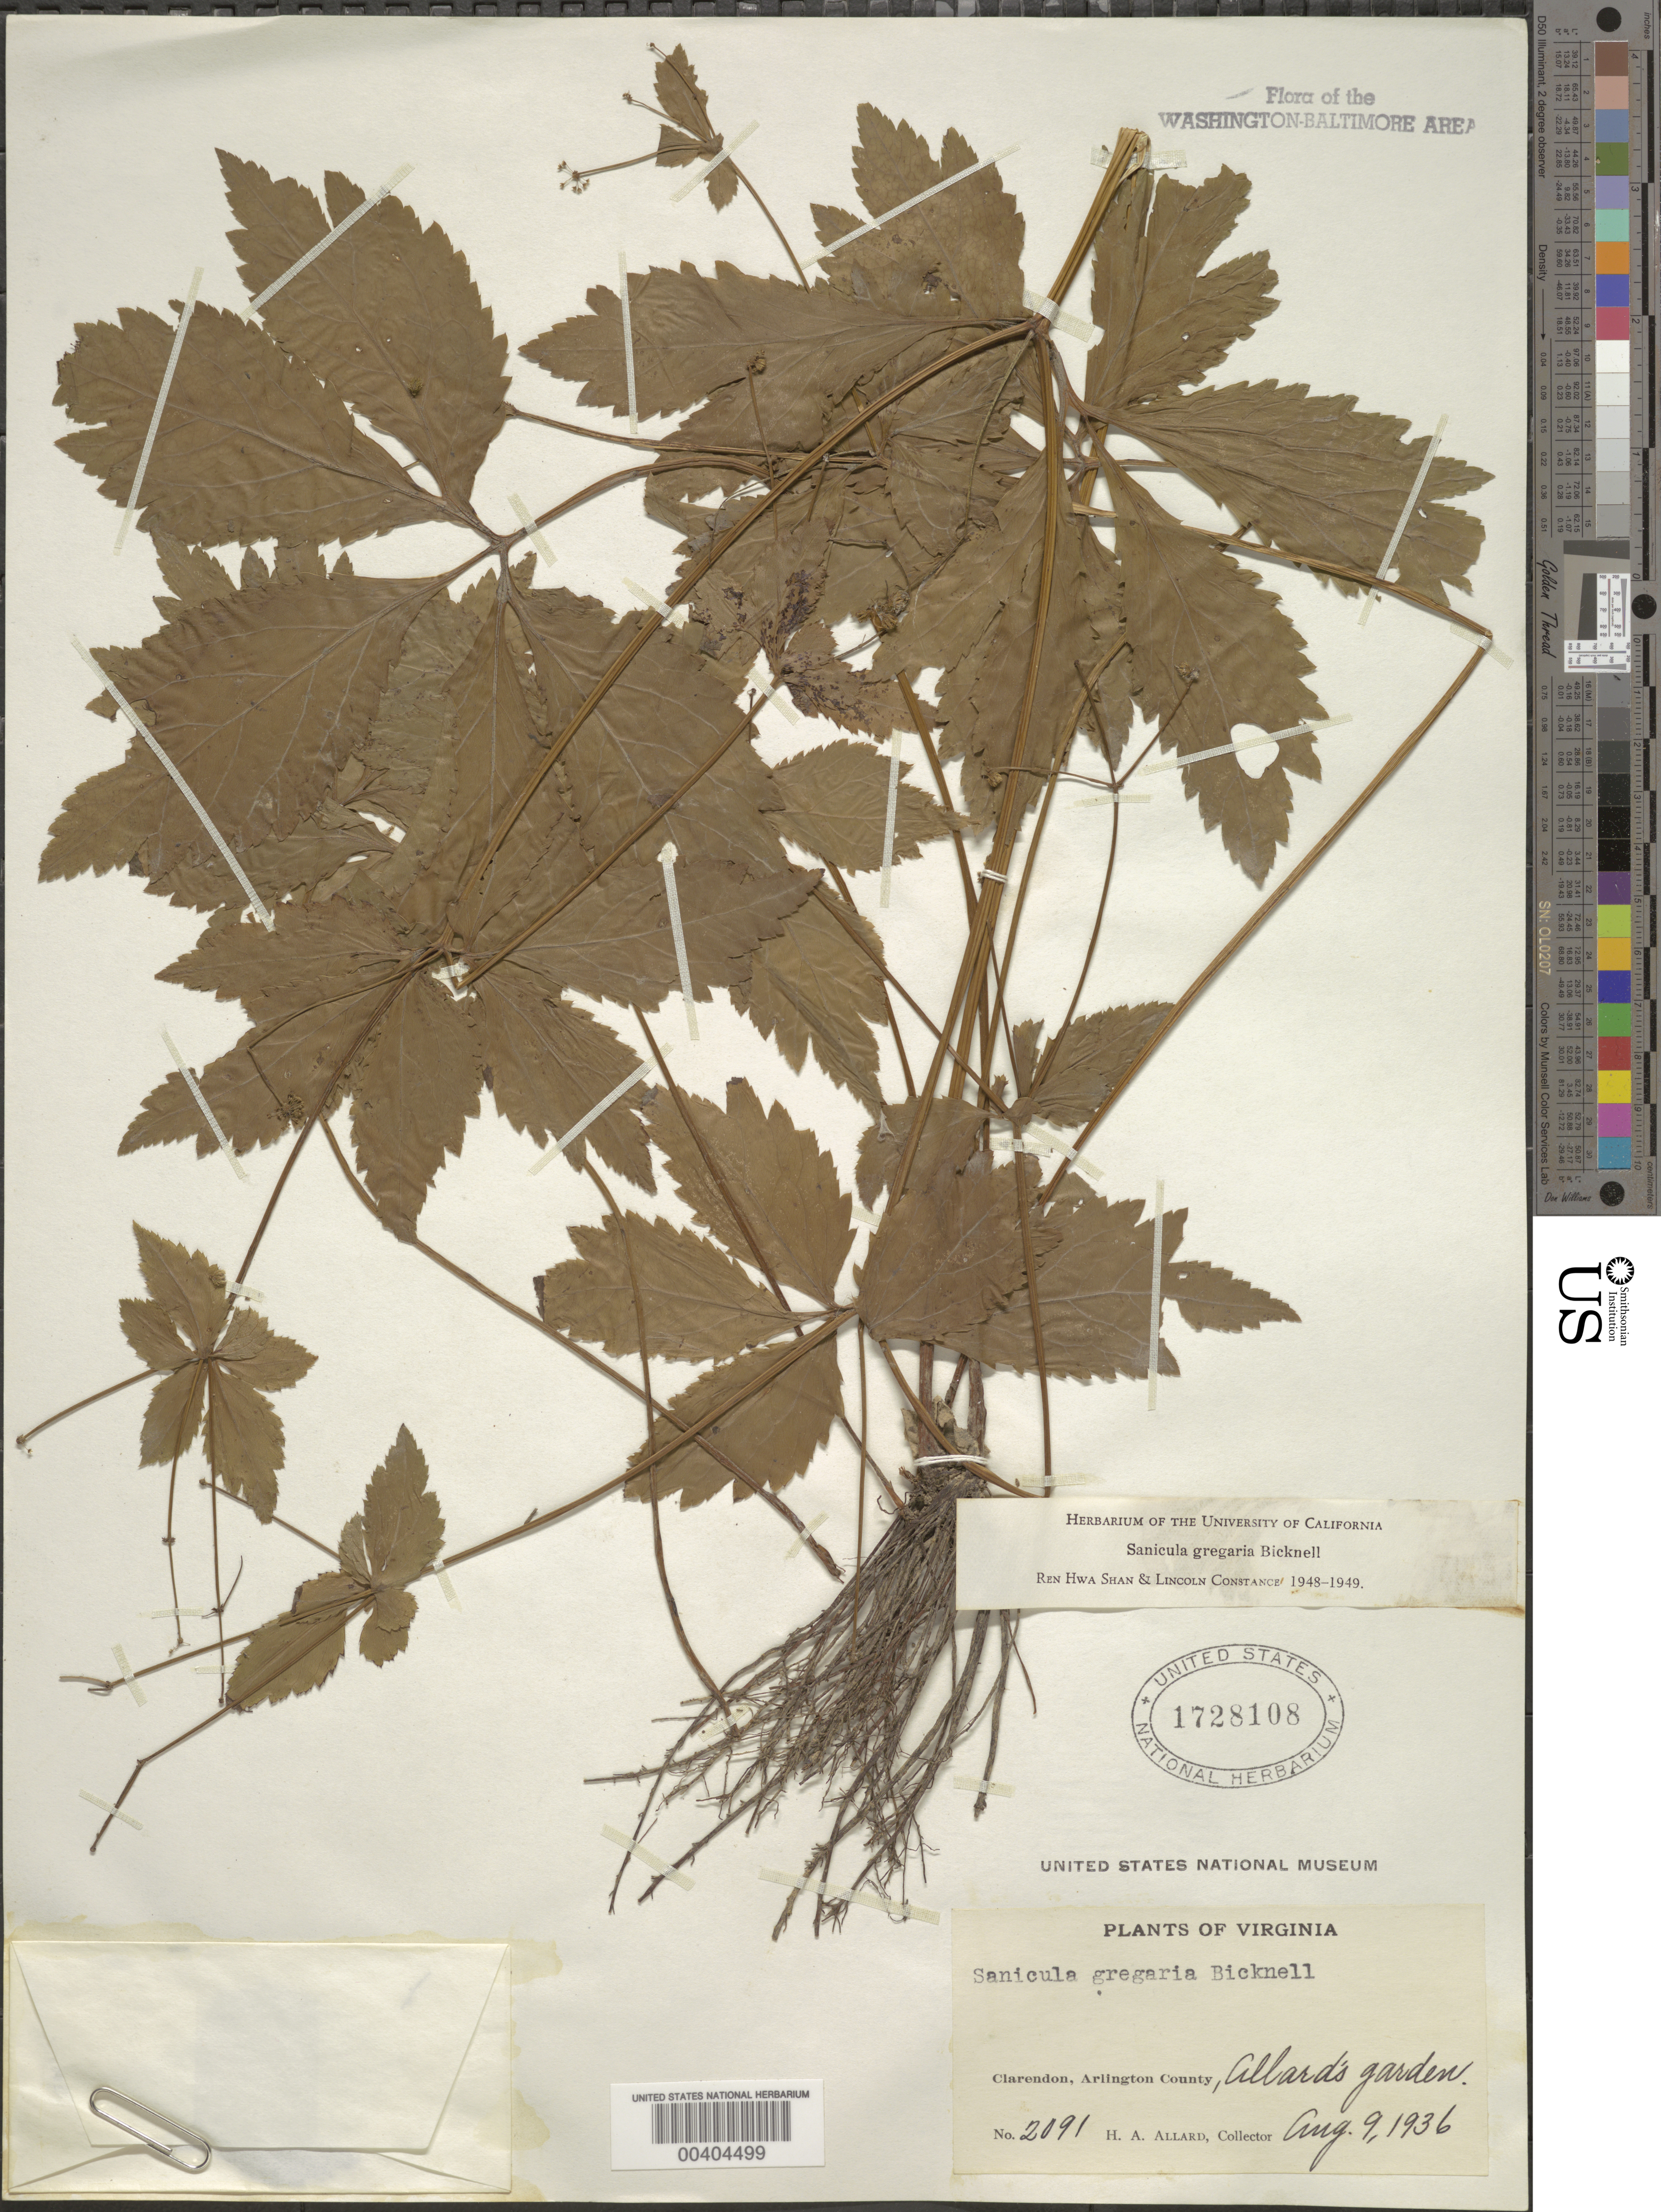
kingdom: Plantae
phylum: Tracheophyta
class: Magnoliopsida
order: Apiales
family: Apiaceae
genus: Sanicula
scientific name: Sanicula odorata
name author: (Raf.) Pryer & Phillippe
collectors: H. A. Allard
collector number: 2091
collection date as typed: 09 Aug 1936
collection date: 1936-08-09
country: United States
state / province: Virginia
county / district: Arlington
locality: Arlington, 3000, 7th Street, Allards garden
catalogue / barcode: US 1728108